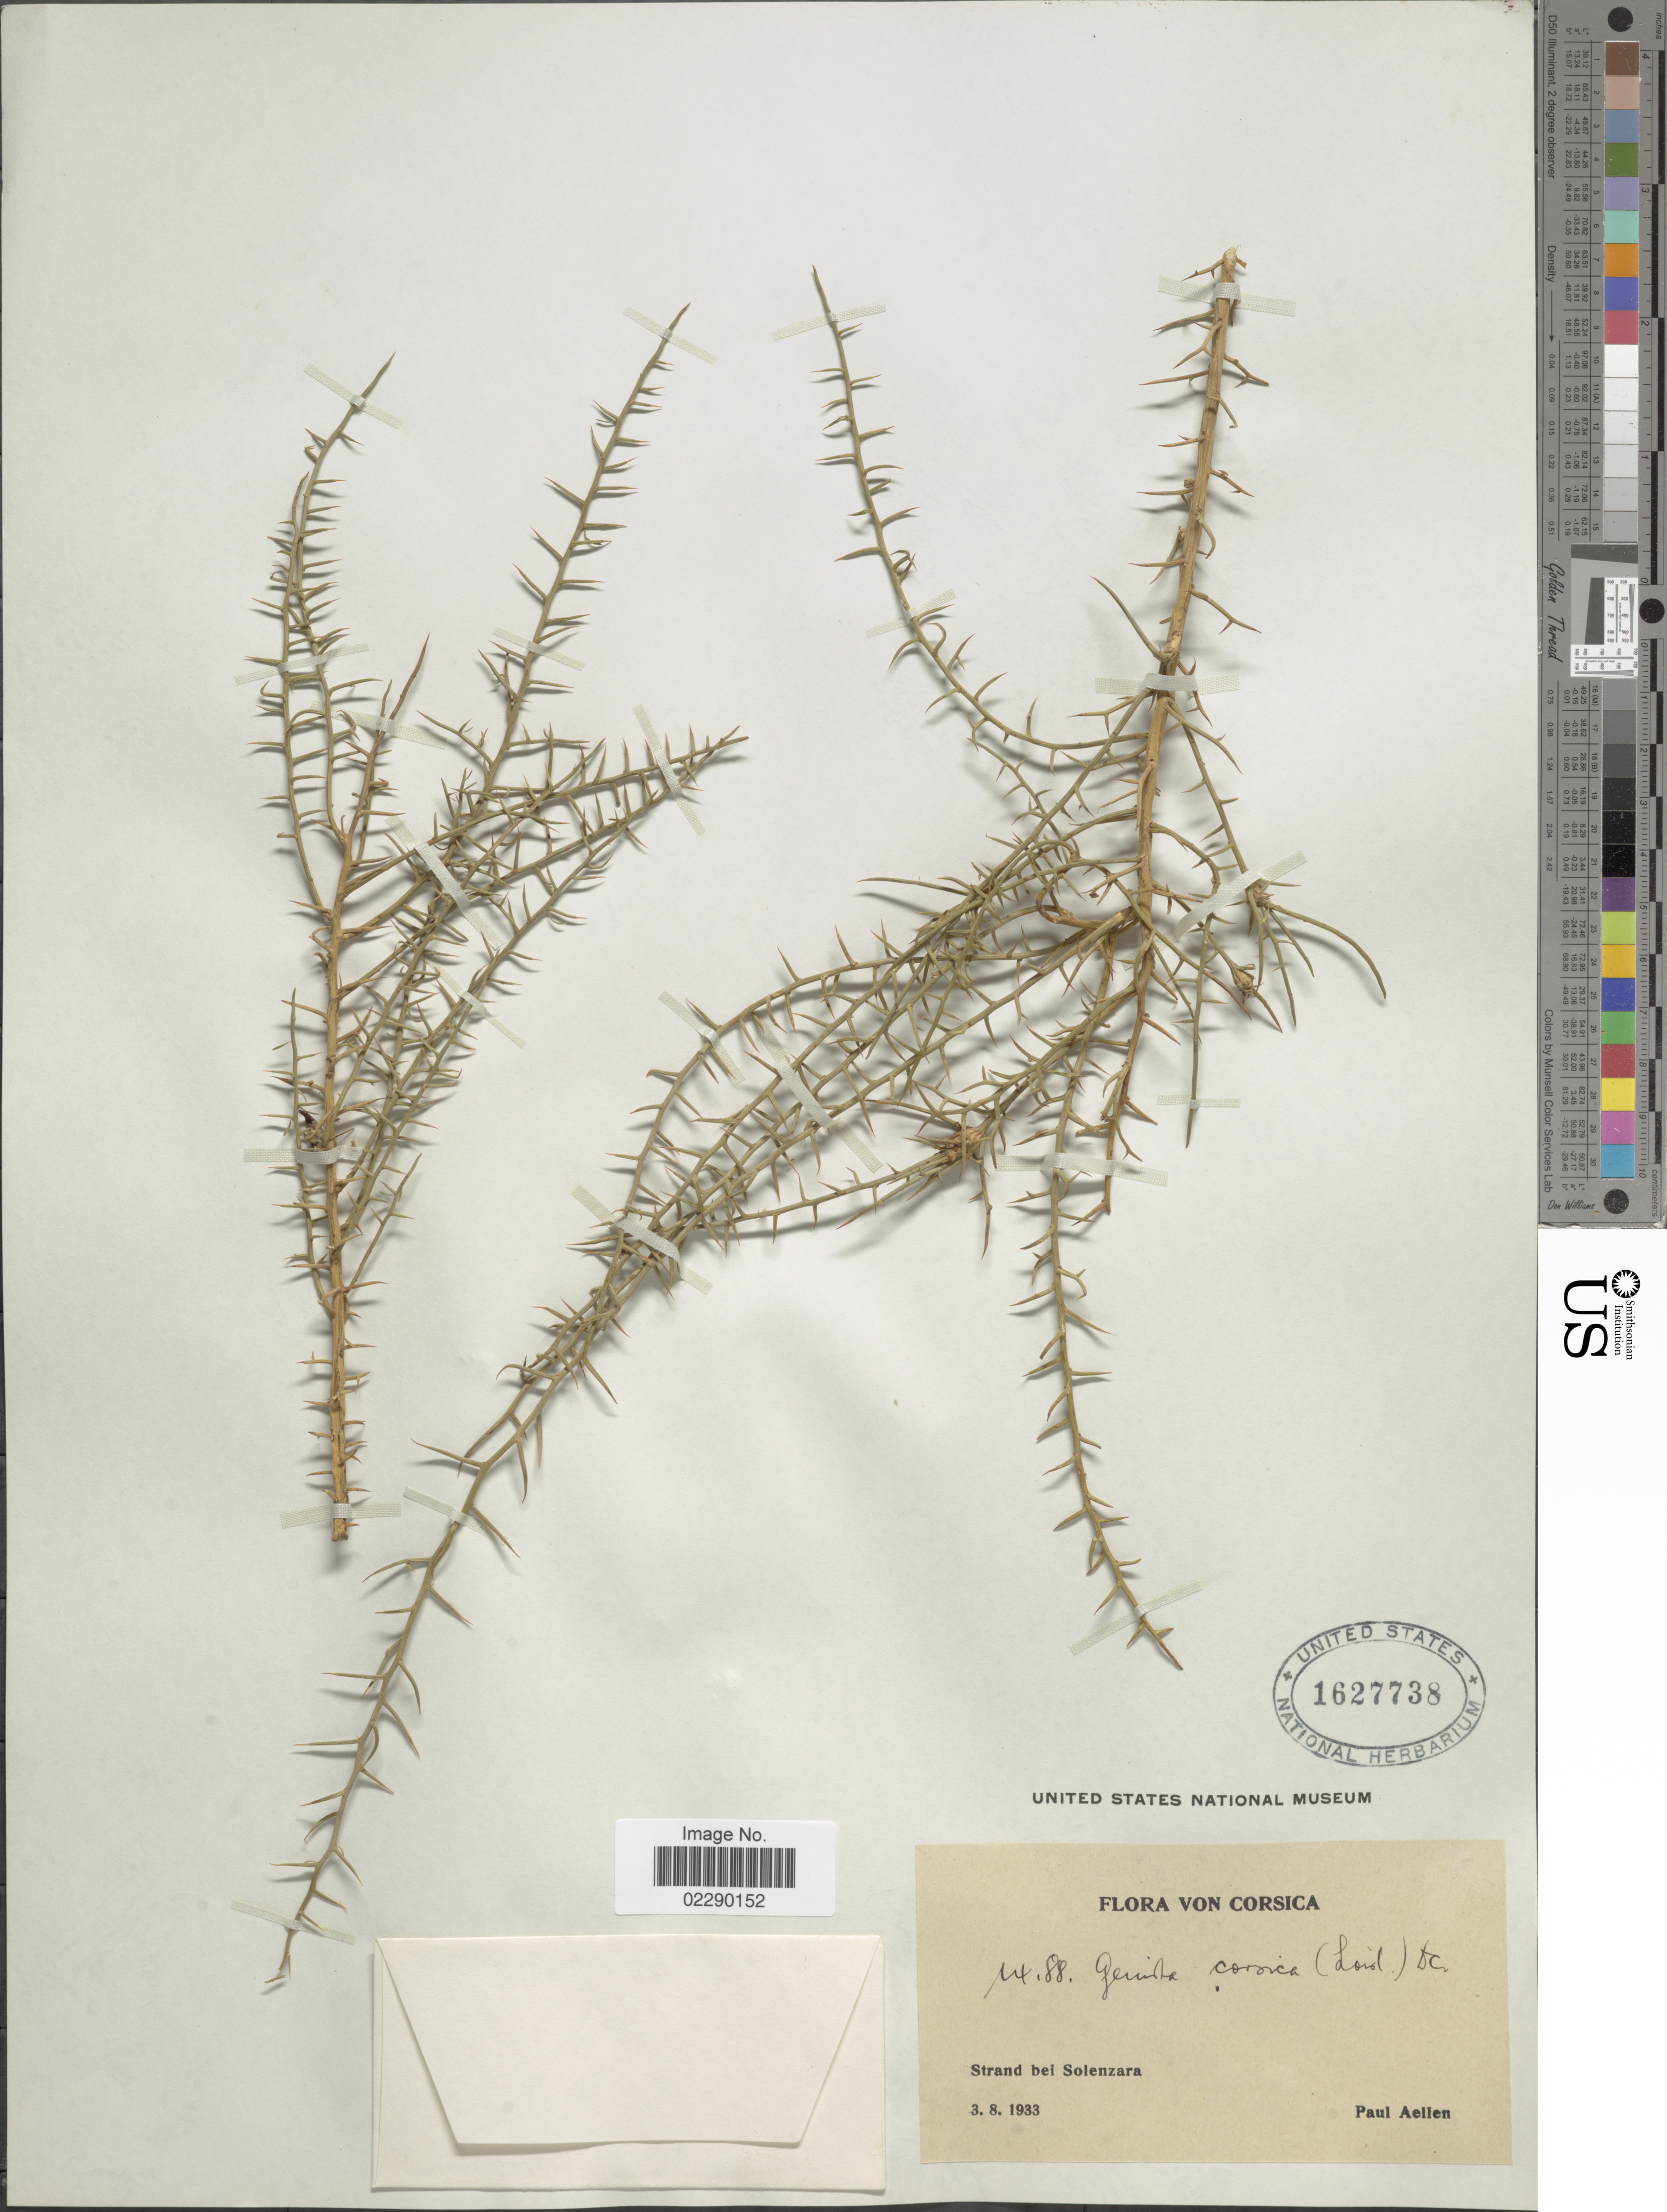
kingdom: Plantae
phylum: Tracheophyta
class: Magnoliopsida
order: Fabales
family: Fabaceae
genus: Genista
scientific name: Genista corsica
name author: (Loisel.) DC.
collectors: P. Aellen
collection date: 1933-08-03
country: France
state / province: Corsica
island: Corse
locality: Strand bei Solenzara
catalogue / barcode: US 1627738